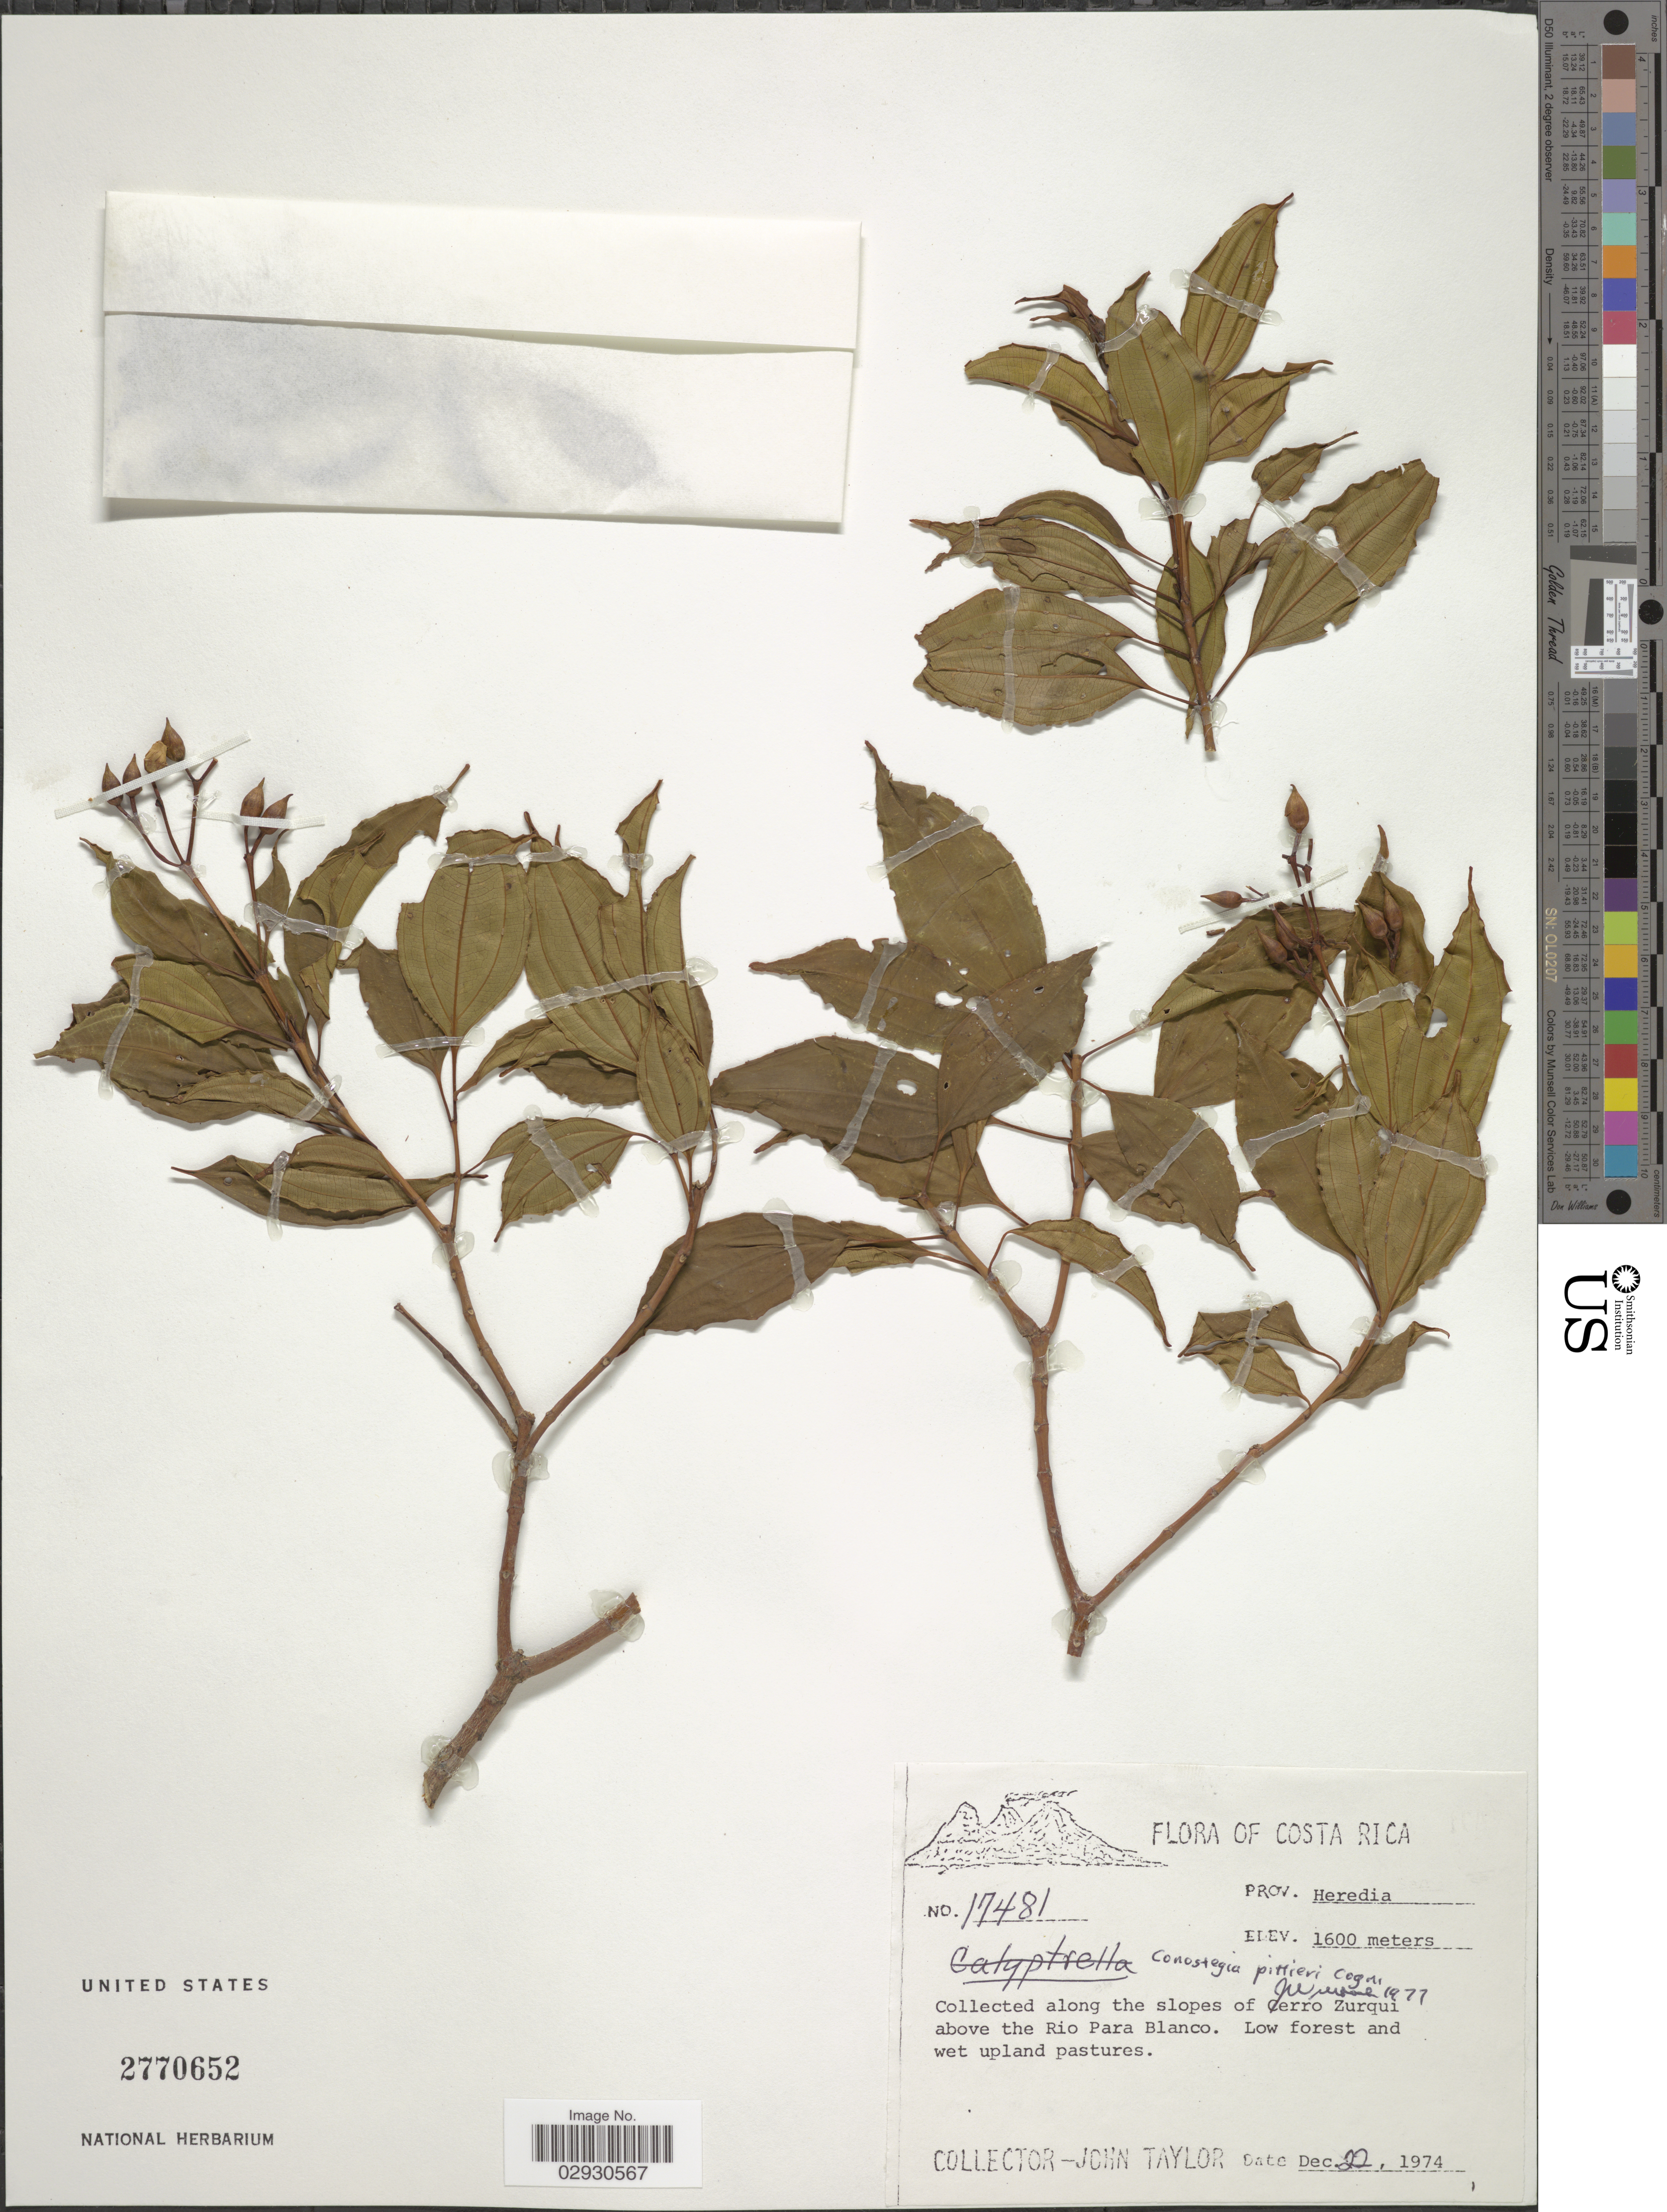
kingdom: Plantae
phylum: Tracheophyta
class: Magnoliopsida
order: Myrtales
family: Melastomataceae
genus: Conostegia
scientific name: Conostegia pittieri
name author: Cogn.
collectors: J. Taylor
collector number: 17481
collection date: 1974-12-22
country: Costa Rica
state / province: Heredia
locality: Collected along the slopes of Cerro Zurqui above the Rio Para Blanco.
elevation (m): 1600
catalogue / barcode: US 2770652